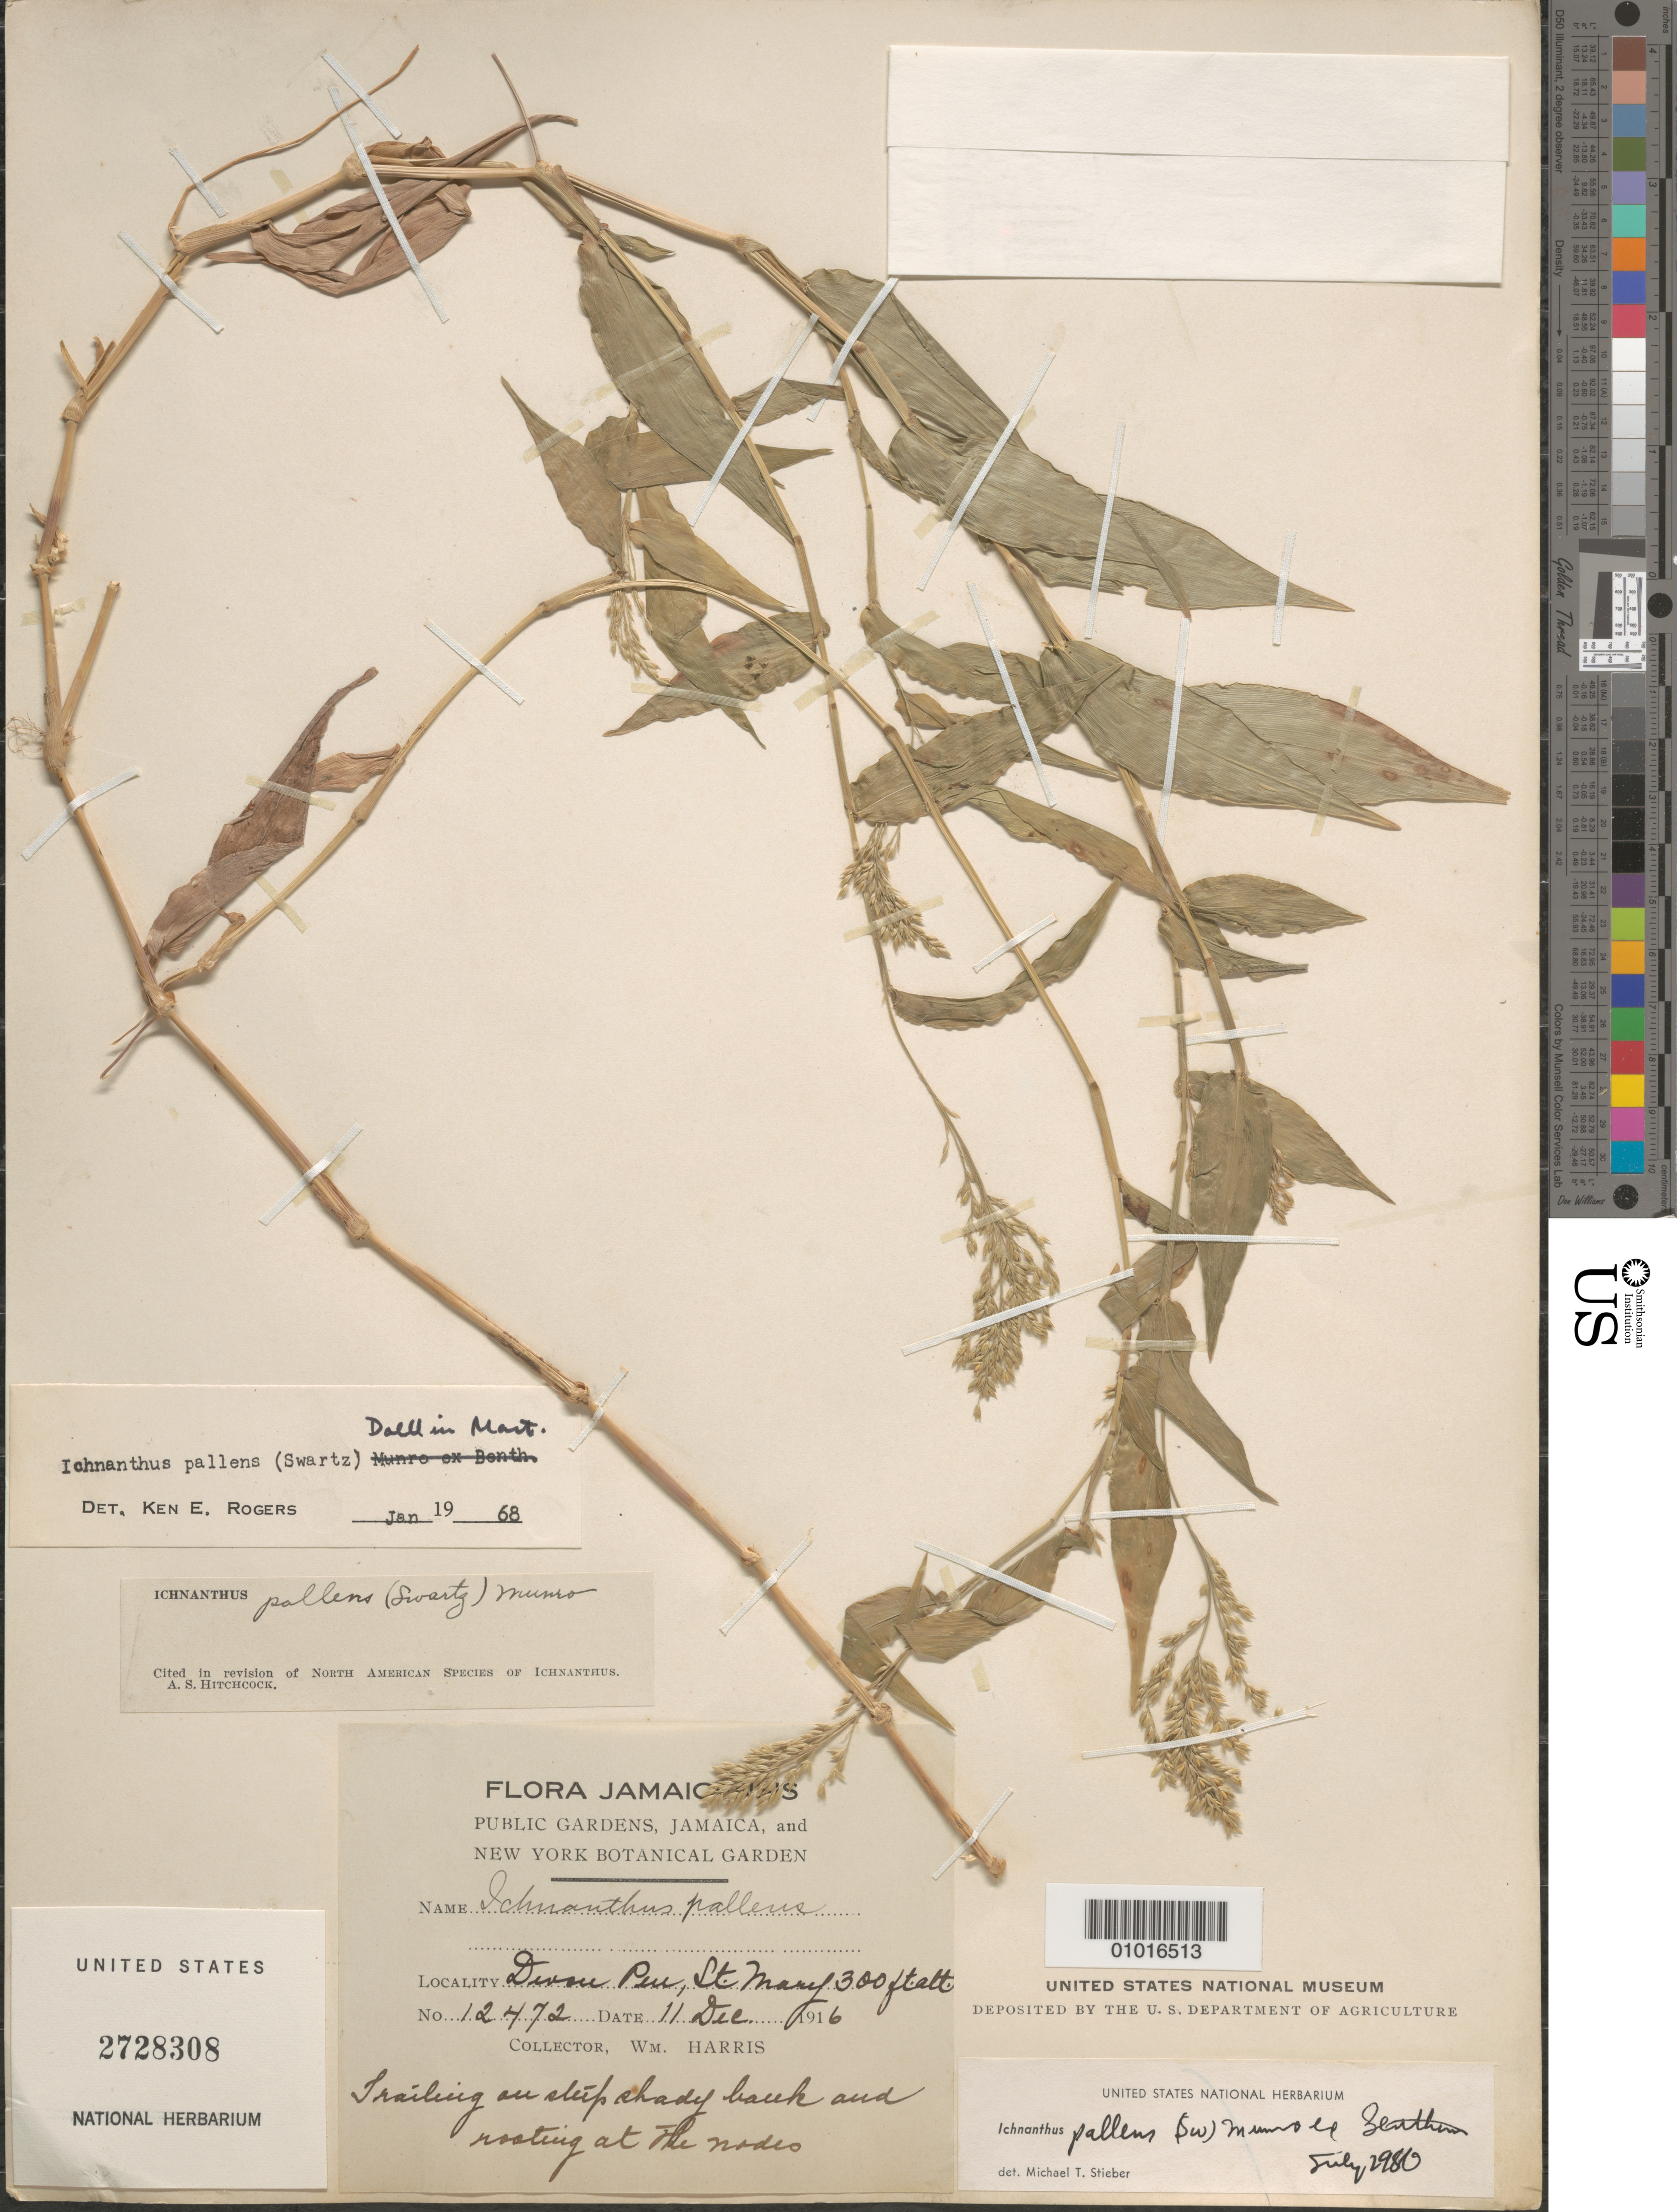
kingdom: Plantae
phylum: Tracheophyta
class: Liliopsida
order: Poales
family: Poaceae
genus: Ichnanthus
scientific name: Ichnanthus pallens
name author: (Sw.) Munro ex Benth.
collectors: W. H. Harris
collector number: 12472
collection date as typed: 11 Dec 1916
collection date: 1916-12-11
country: Jamaica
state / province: Saint Mary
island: Jamaica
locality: Devau Pere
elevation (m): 91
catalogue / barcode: US 2728308